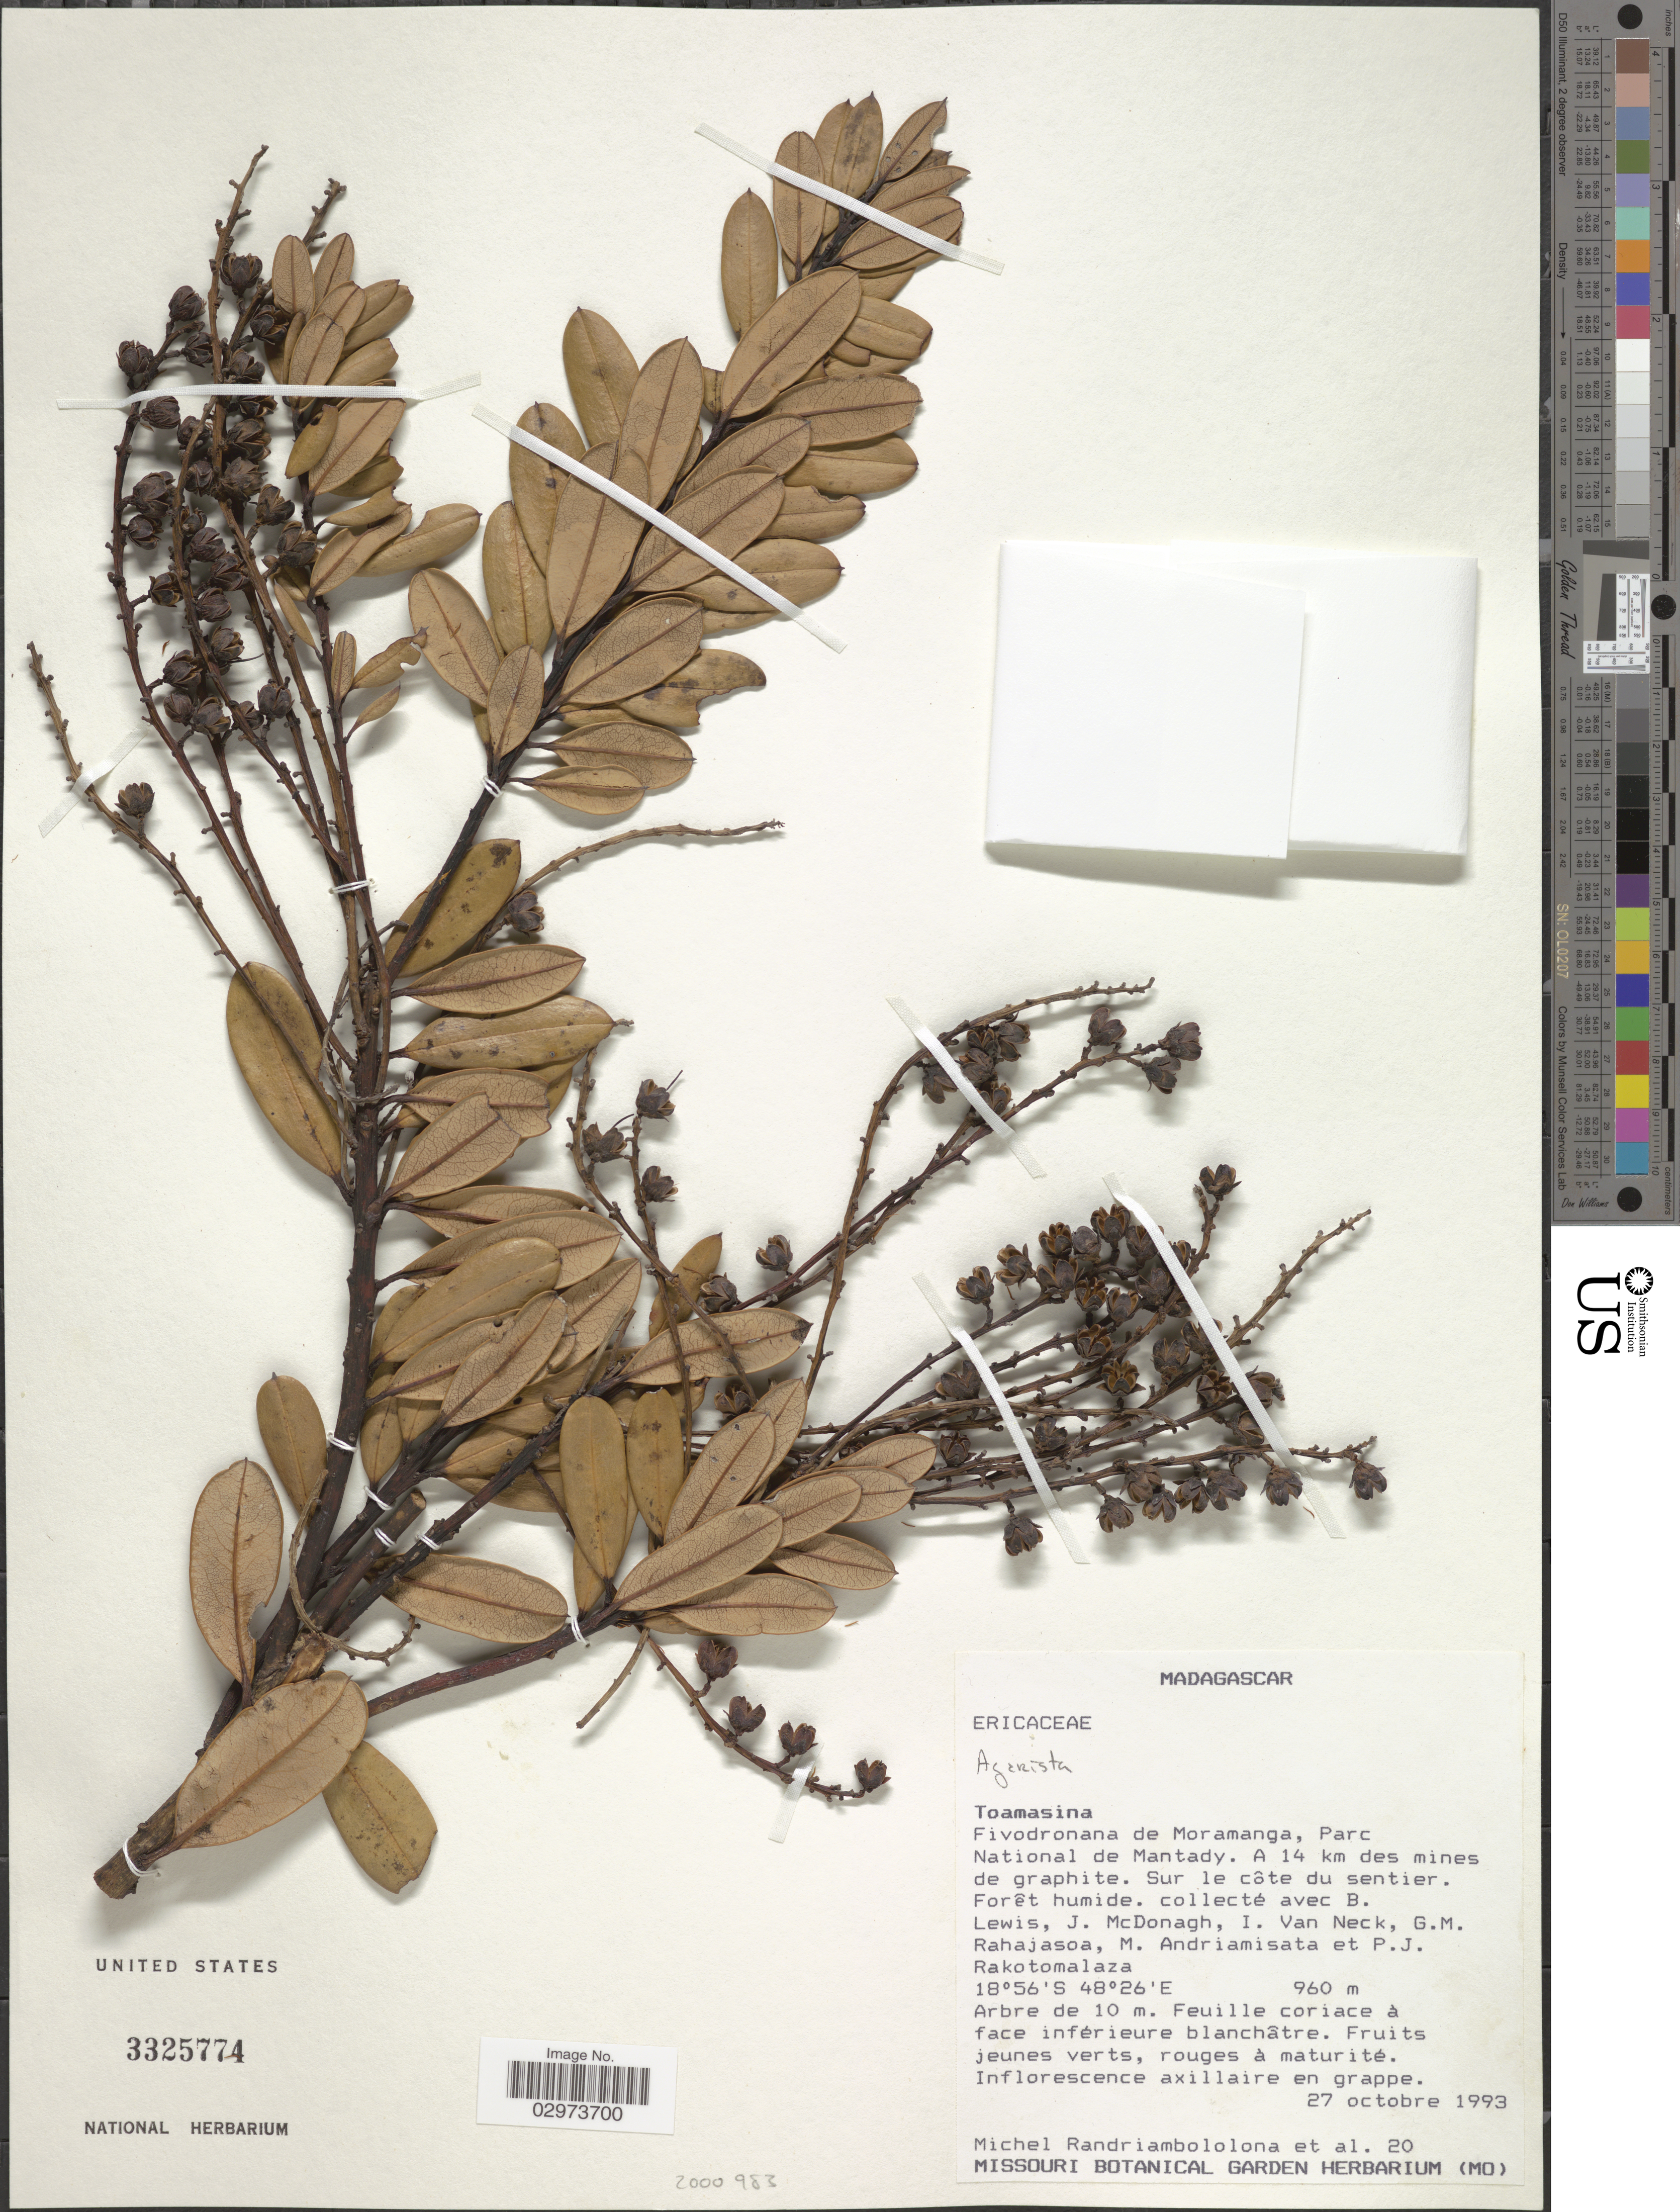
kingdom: Plantae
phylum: Tracheophyta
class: Magnoliopsida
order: Ericales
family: Ericaceae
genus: Agarista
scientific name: Agarista sp.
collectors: M. Randriambololona, B. Lewis, J. McDonagh, I. Van Neck & et al.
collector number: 20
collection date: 1993-10-27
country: Madagascar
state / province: Alaotra Mangoro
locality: Fivodronana de Moramanga, Parc National de Mantady. A. 14 km des mines de graphite. Sur le côte du sentier.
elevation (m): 960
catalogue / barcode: US 3325774